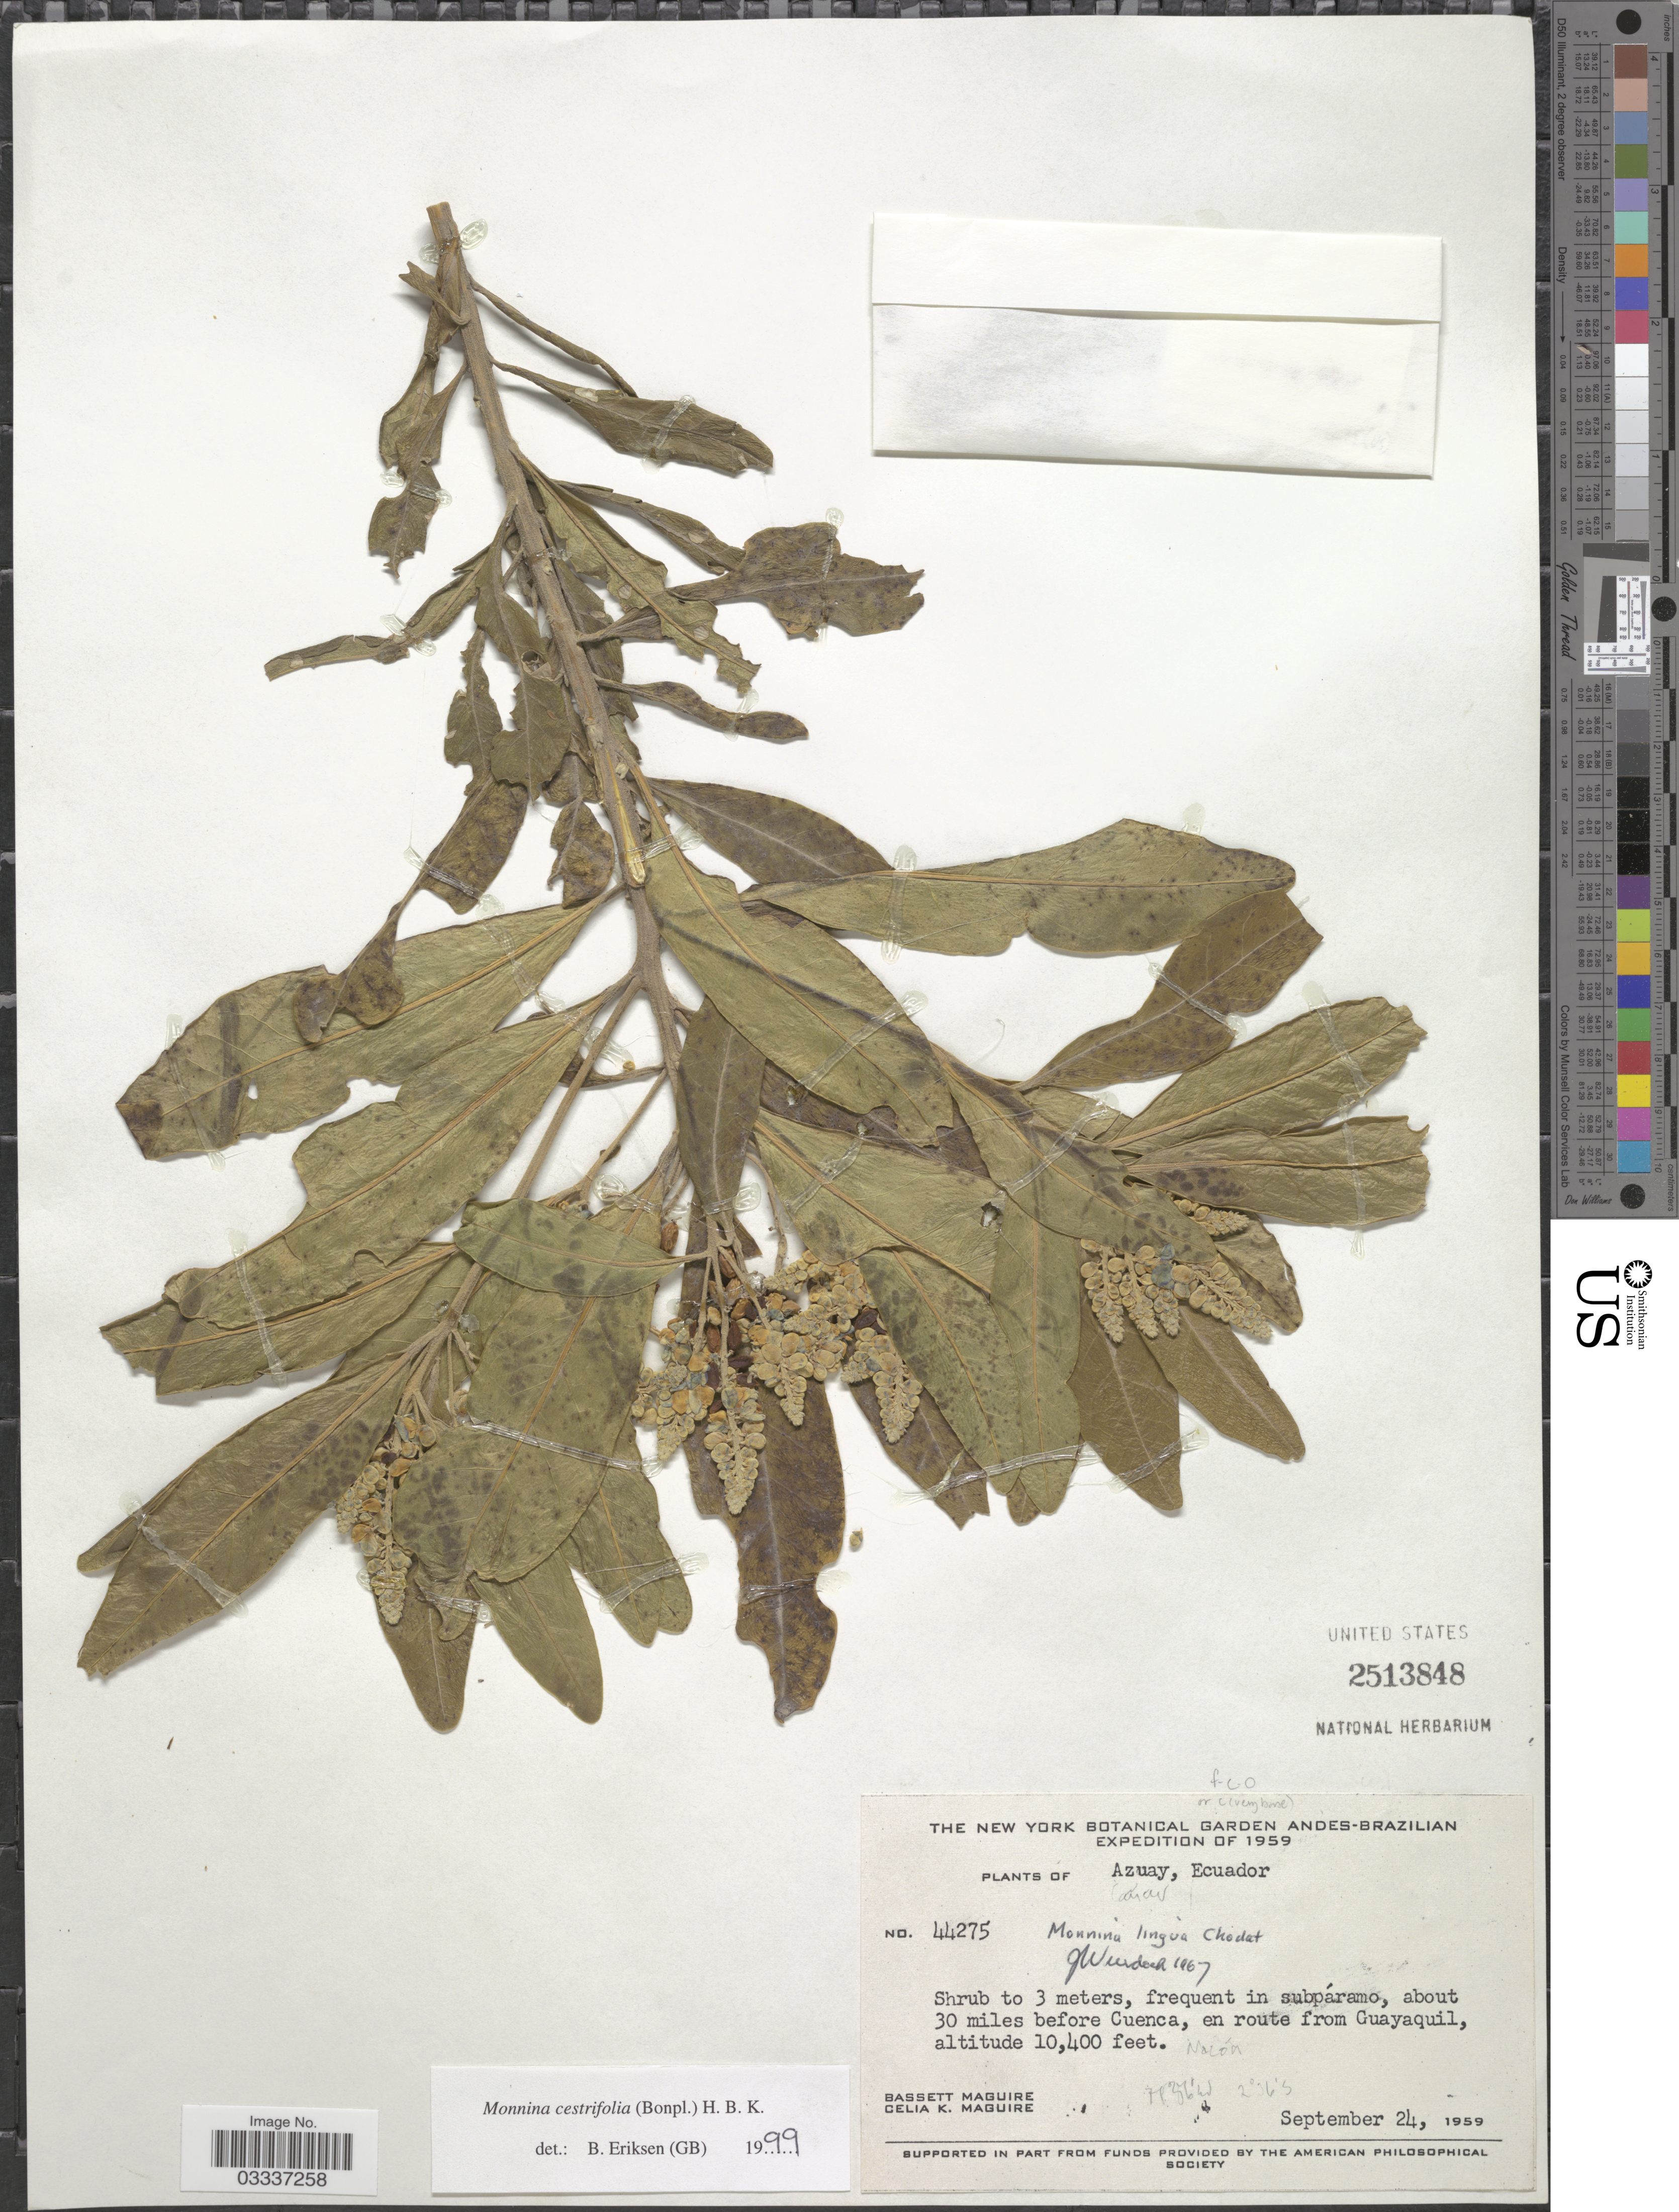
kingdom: Plantae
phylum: Tracheophyta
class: Magnoliopsida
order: Fabales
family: Polygalaceae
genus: Monnina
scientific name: Monnina cestrifolia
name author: (Bonpl.) Kunth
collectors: B. Maguire & C. K. Maguire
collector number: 44275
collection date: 1959-09-24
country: Ecuador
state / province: Azuay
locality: About 30 miles before Cuenca, en route from Guayaquil, Nacón.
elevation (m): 3170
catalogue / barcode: US 2513848